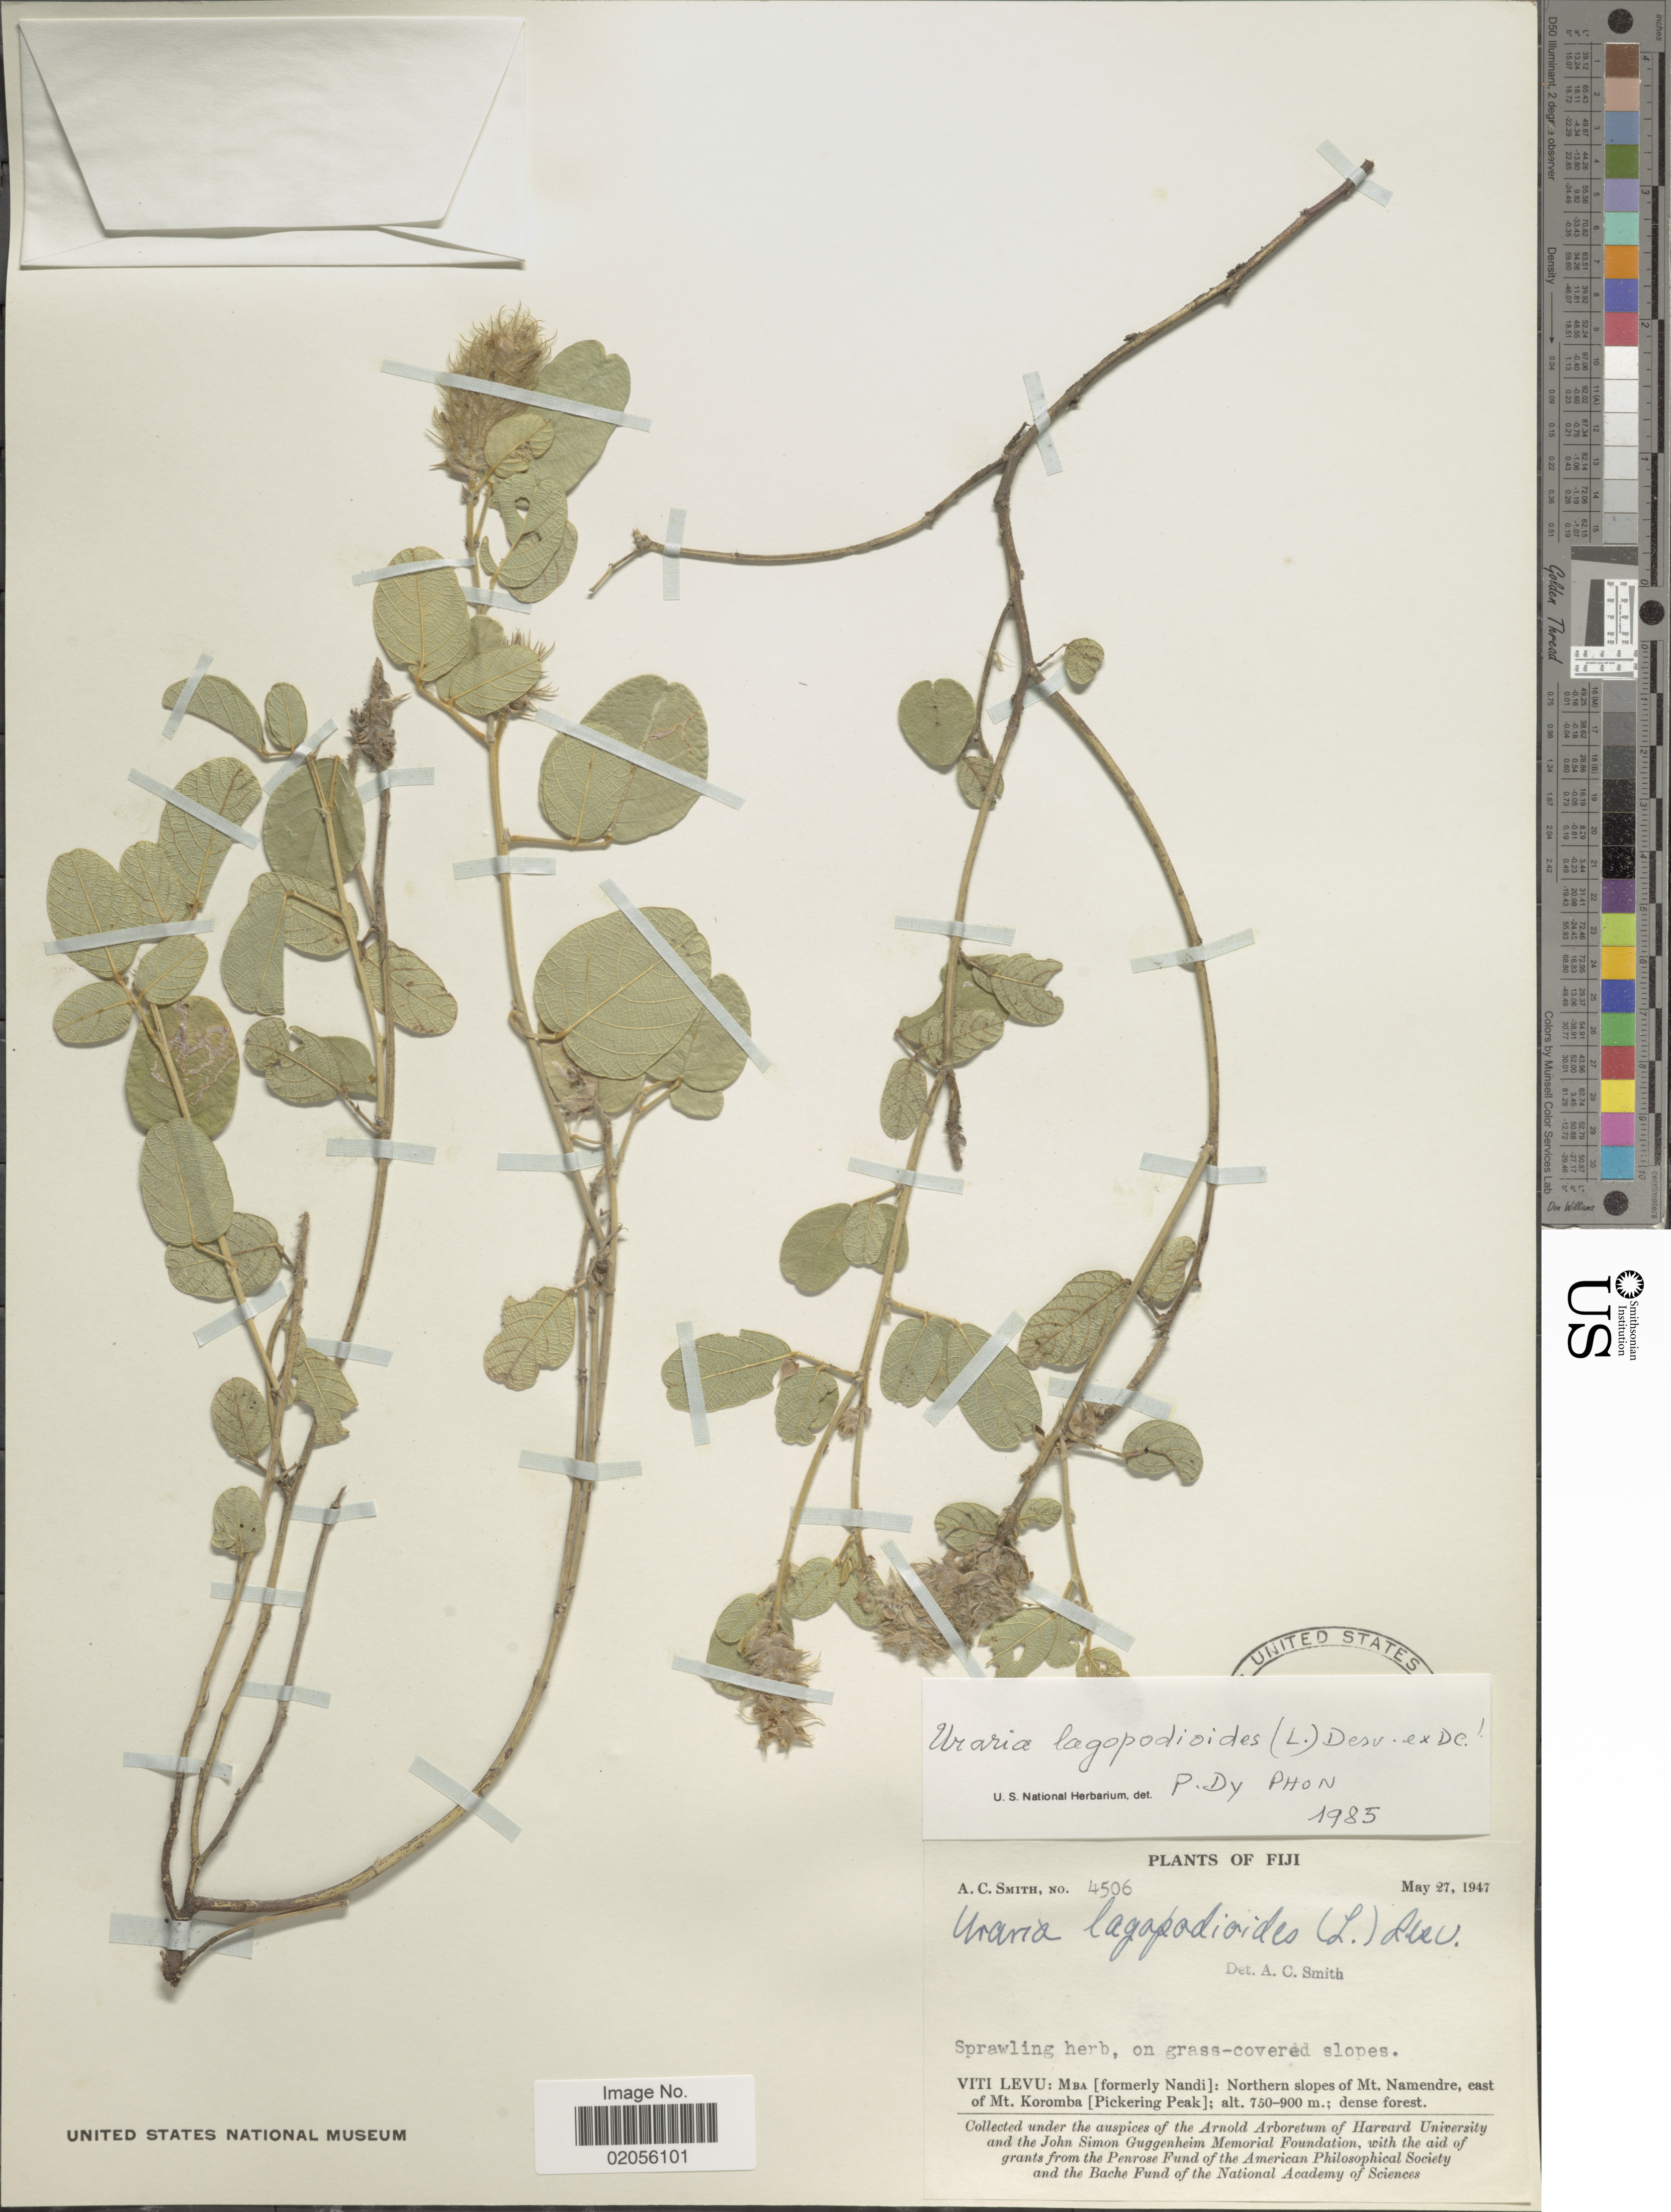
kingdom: Plantae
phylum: Tracheophyta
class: Magnoliopsida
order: Fabales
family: Fabaceae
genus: Uraria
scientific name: Uraria lagopodioides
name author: (L.) Desv. ex DC.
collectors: A. C. Smith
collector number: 4506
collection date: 1947-05-27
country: Fiji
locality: Viti Levu: Mba [formerly Nandi]: Northern slopes of Mt. Namendre, east of Mt. Koromba [Pickering Peak]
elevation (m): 750